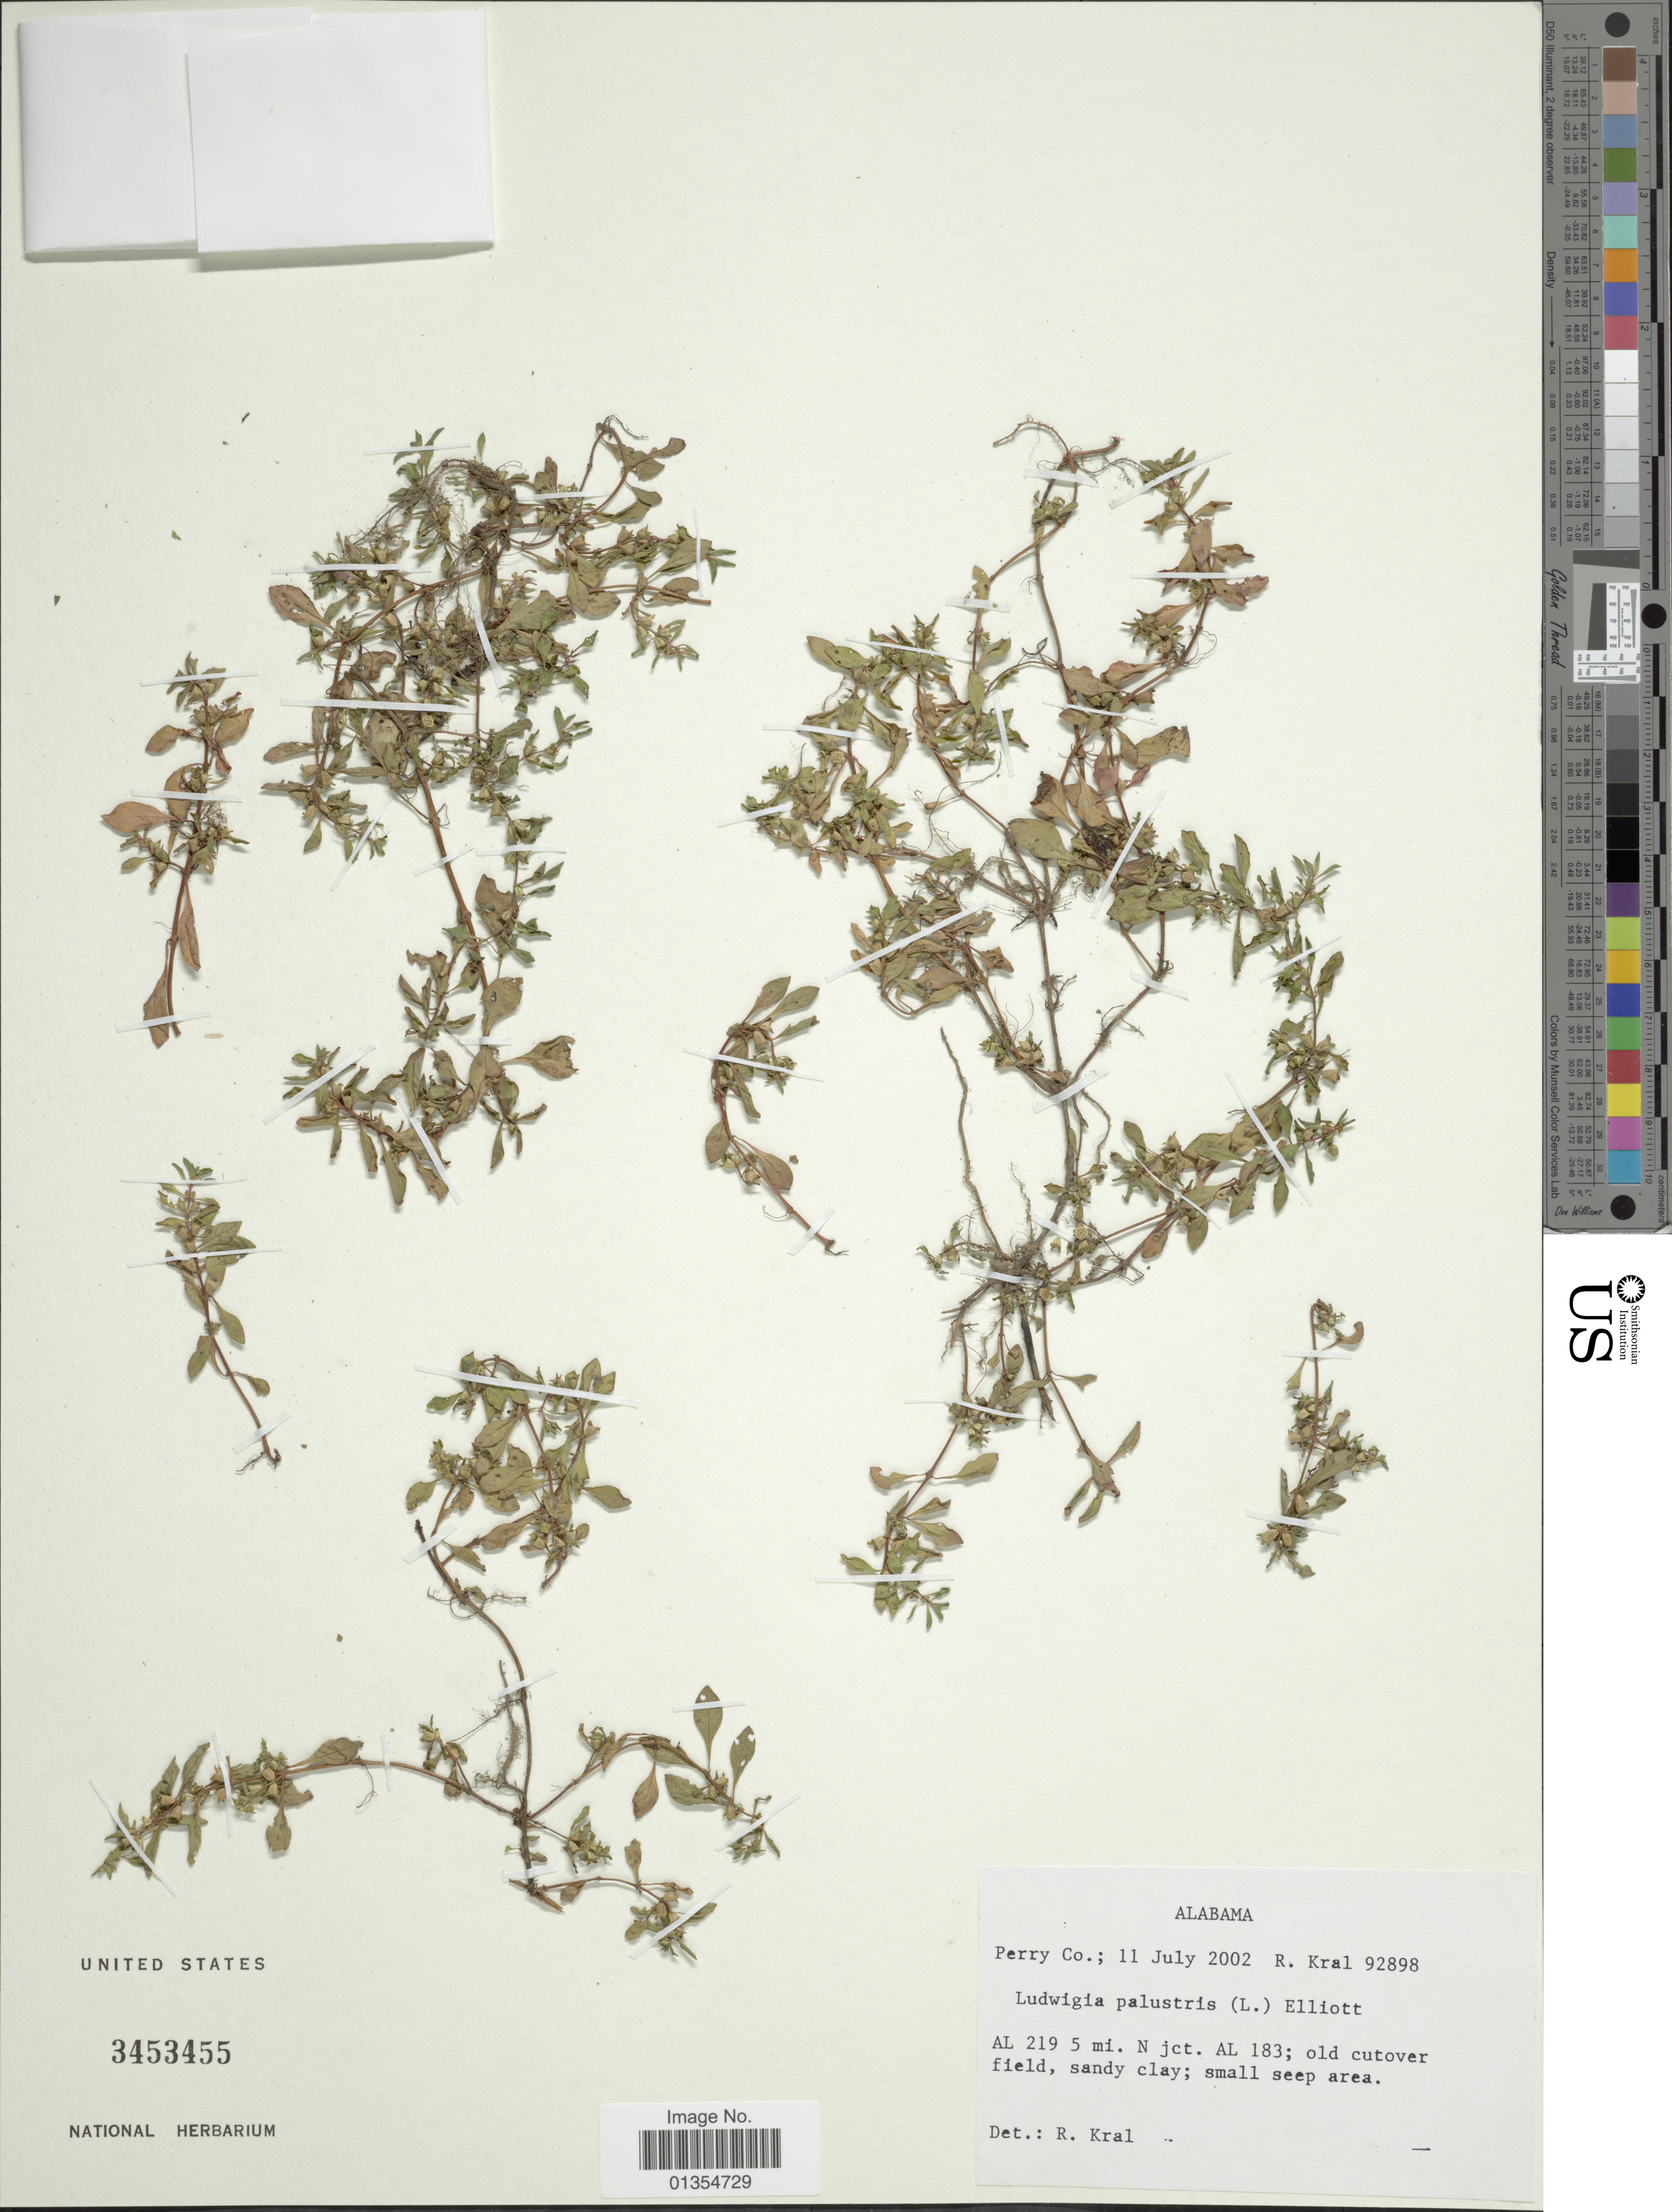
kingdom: Plantae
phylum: Tracheophyta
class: Magnoliopsida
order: Myrtales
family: Onagraceae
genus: Ludwigia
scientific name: Ludwigia palustris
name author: (L.) Elliott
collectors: R. Kral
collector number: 92898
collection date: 2002-07-11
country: United States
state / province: Alabama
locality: Al 219 5 mi N jct. Al 183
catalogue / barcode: US 3453455